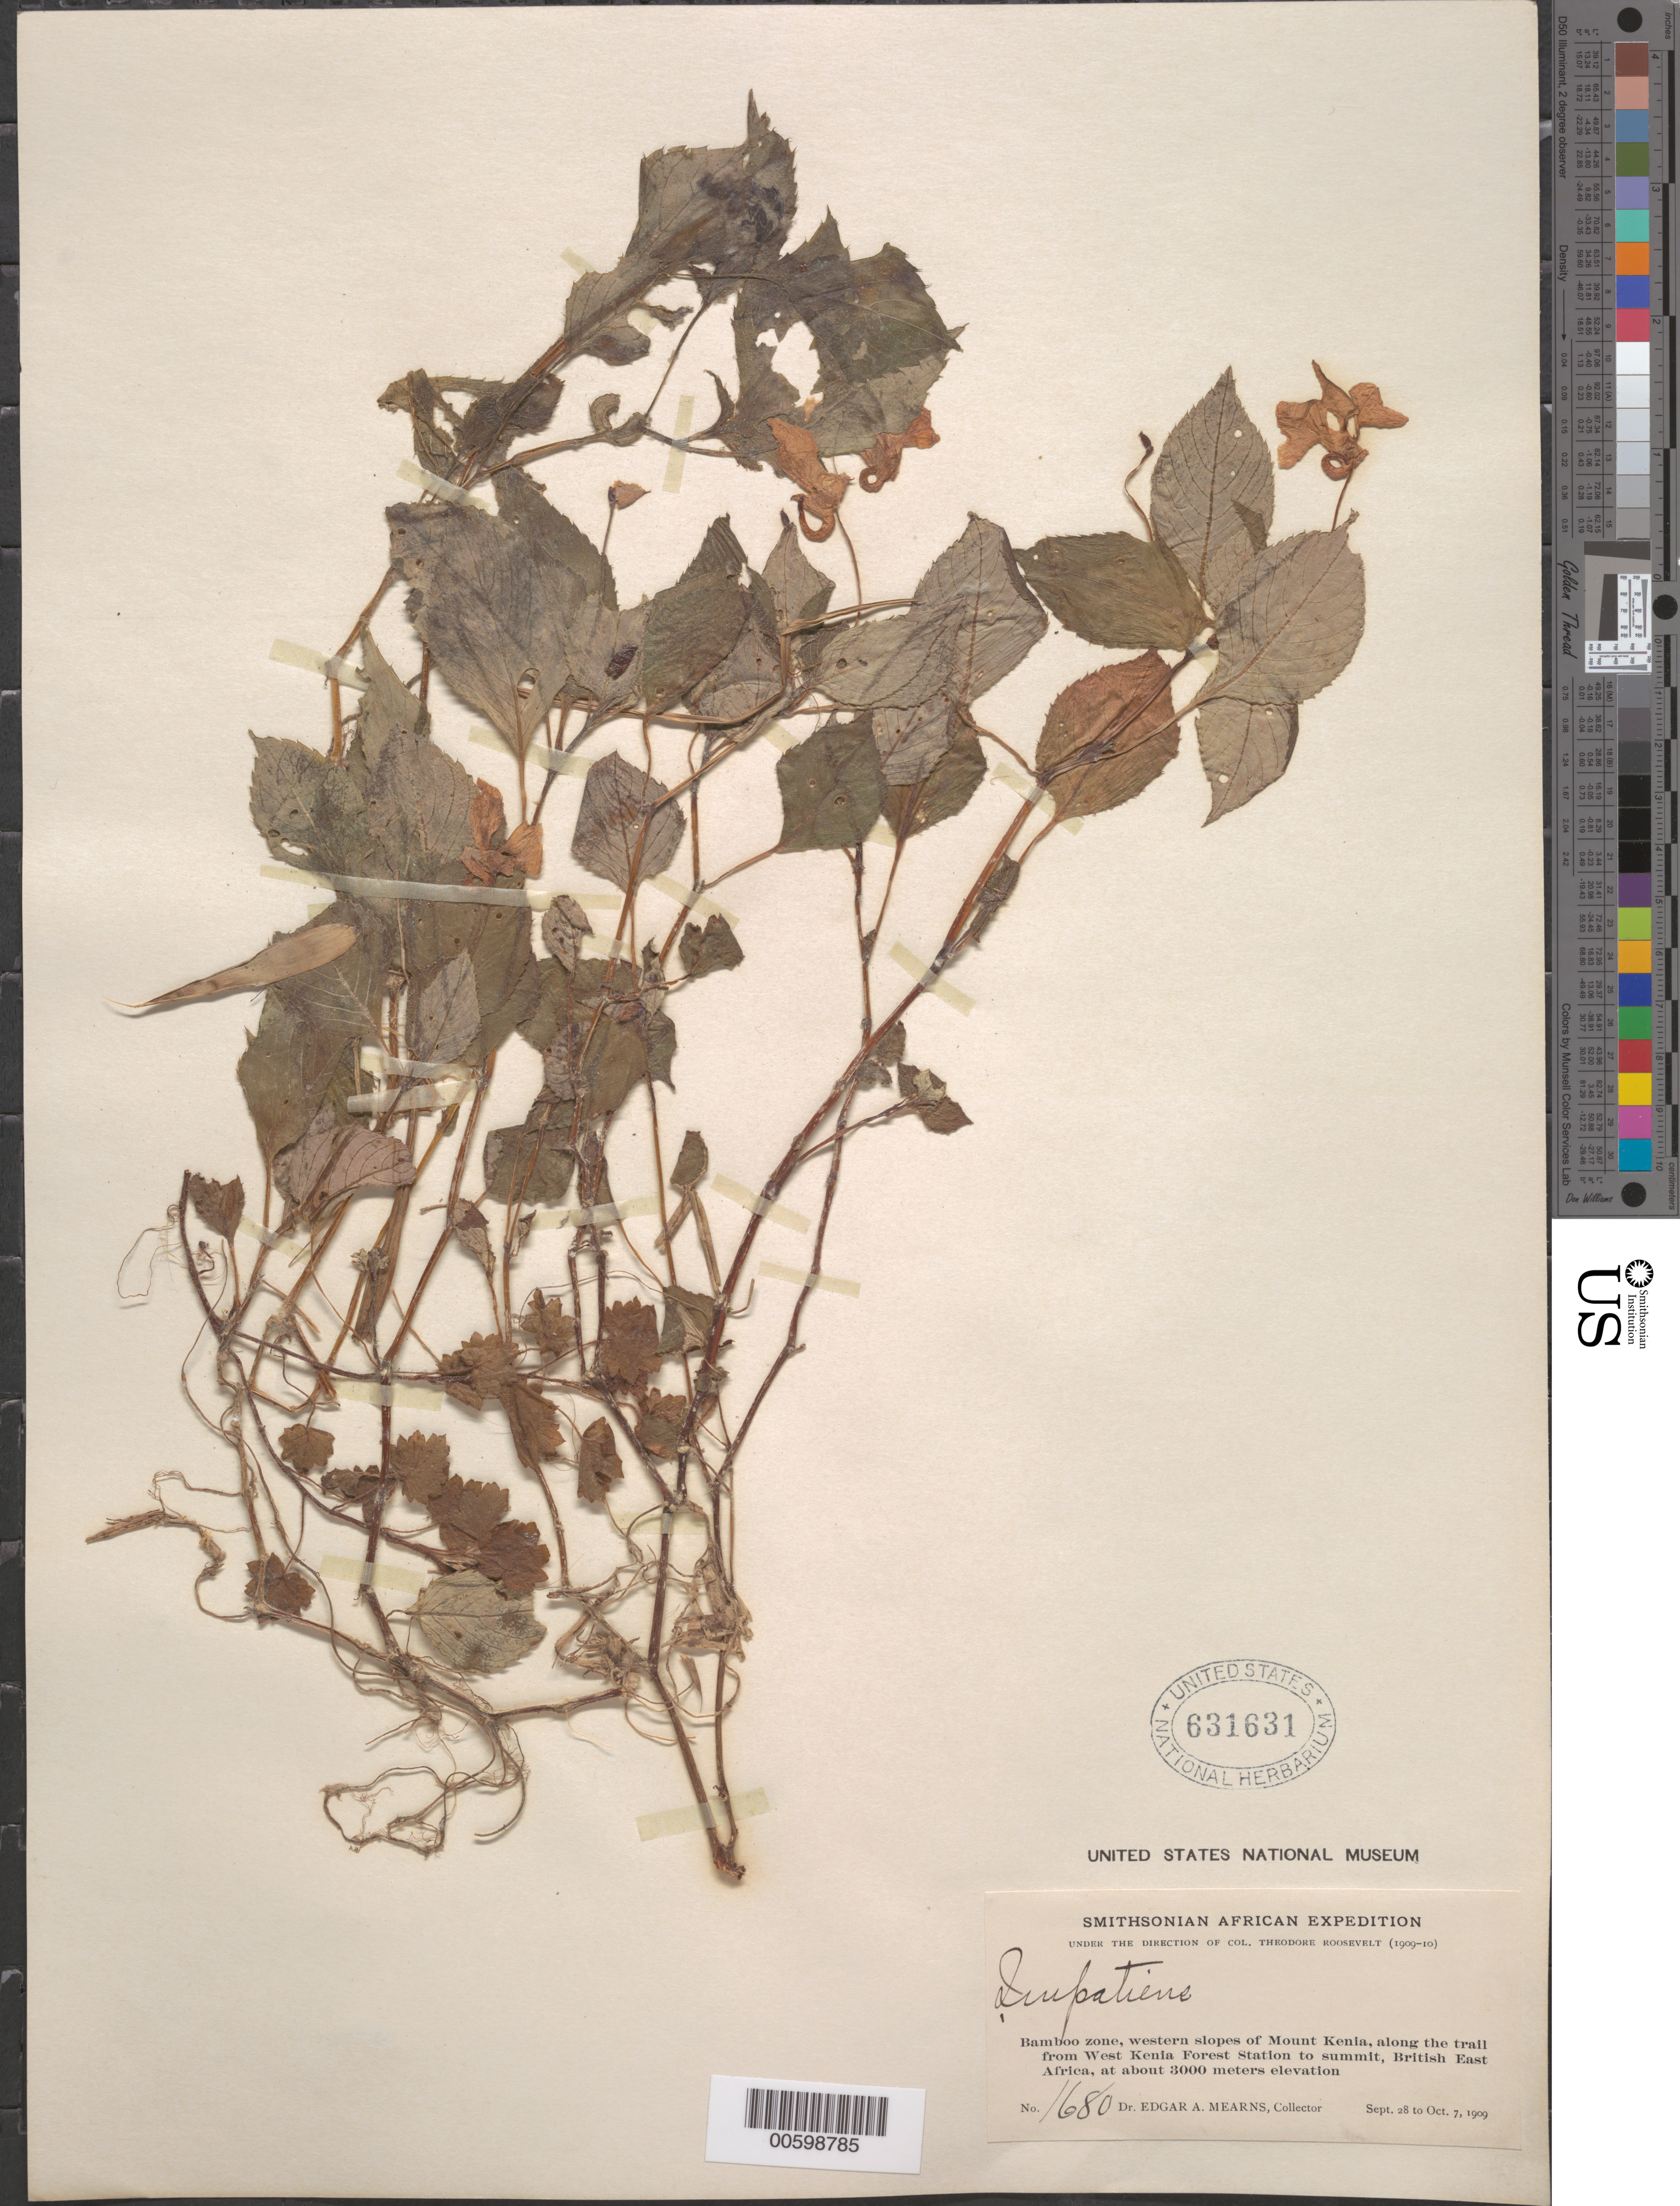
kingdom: Plantae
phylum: Tracheophyta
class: Magnoliopsida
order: Ericales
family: Balsaminaceae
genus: Impatiens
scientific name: Impatiens sp.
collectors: E. A. Mearns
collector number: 1680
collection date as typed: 28 Sep 1909 to 07 Oct 1909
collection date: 1909-09-28/1909-10-07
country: Kenya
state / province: Nyeri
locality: Bamboo zone, western slopes of Mount Kenya, along the trail from West Kenya Forest Station to summit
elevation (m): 3000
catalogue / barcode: US 631631